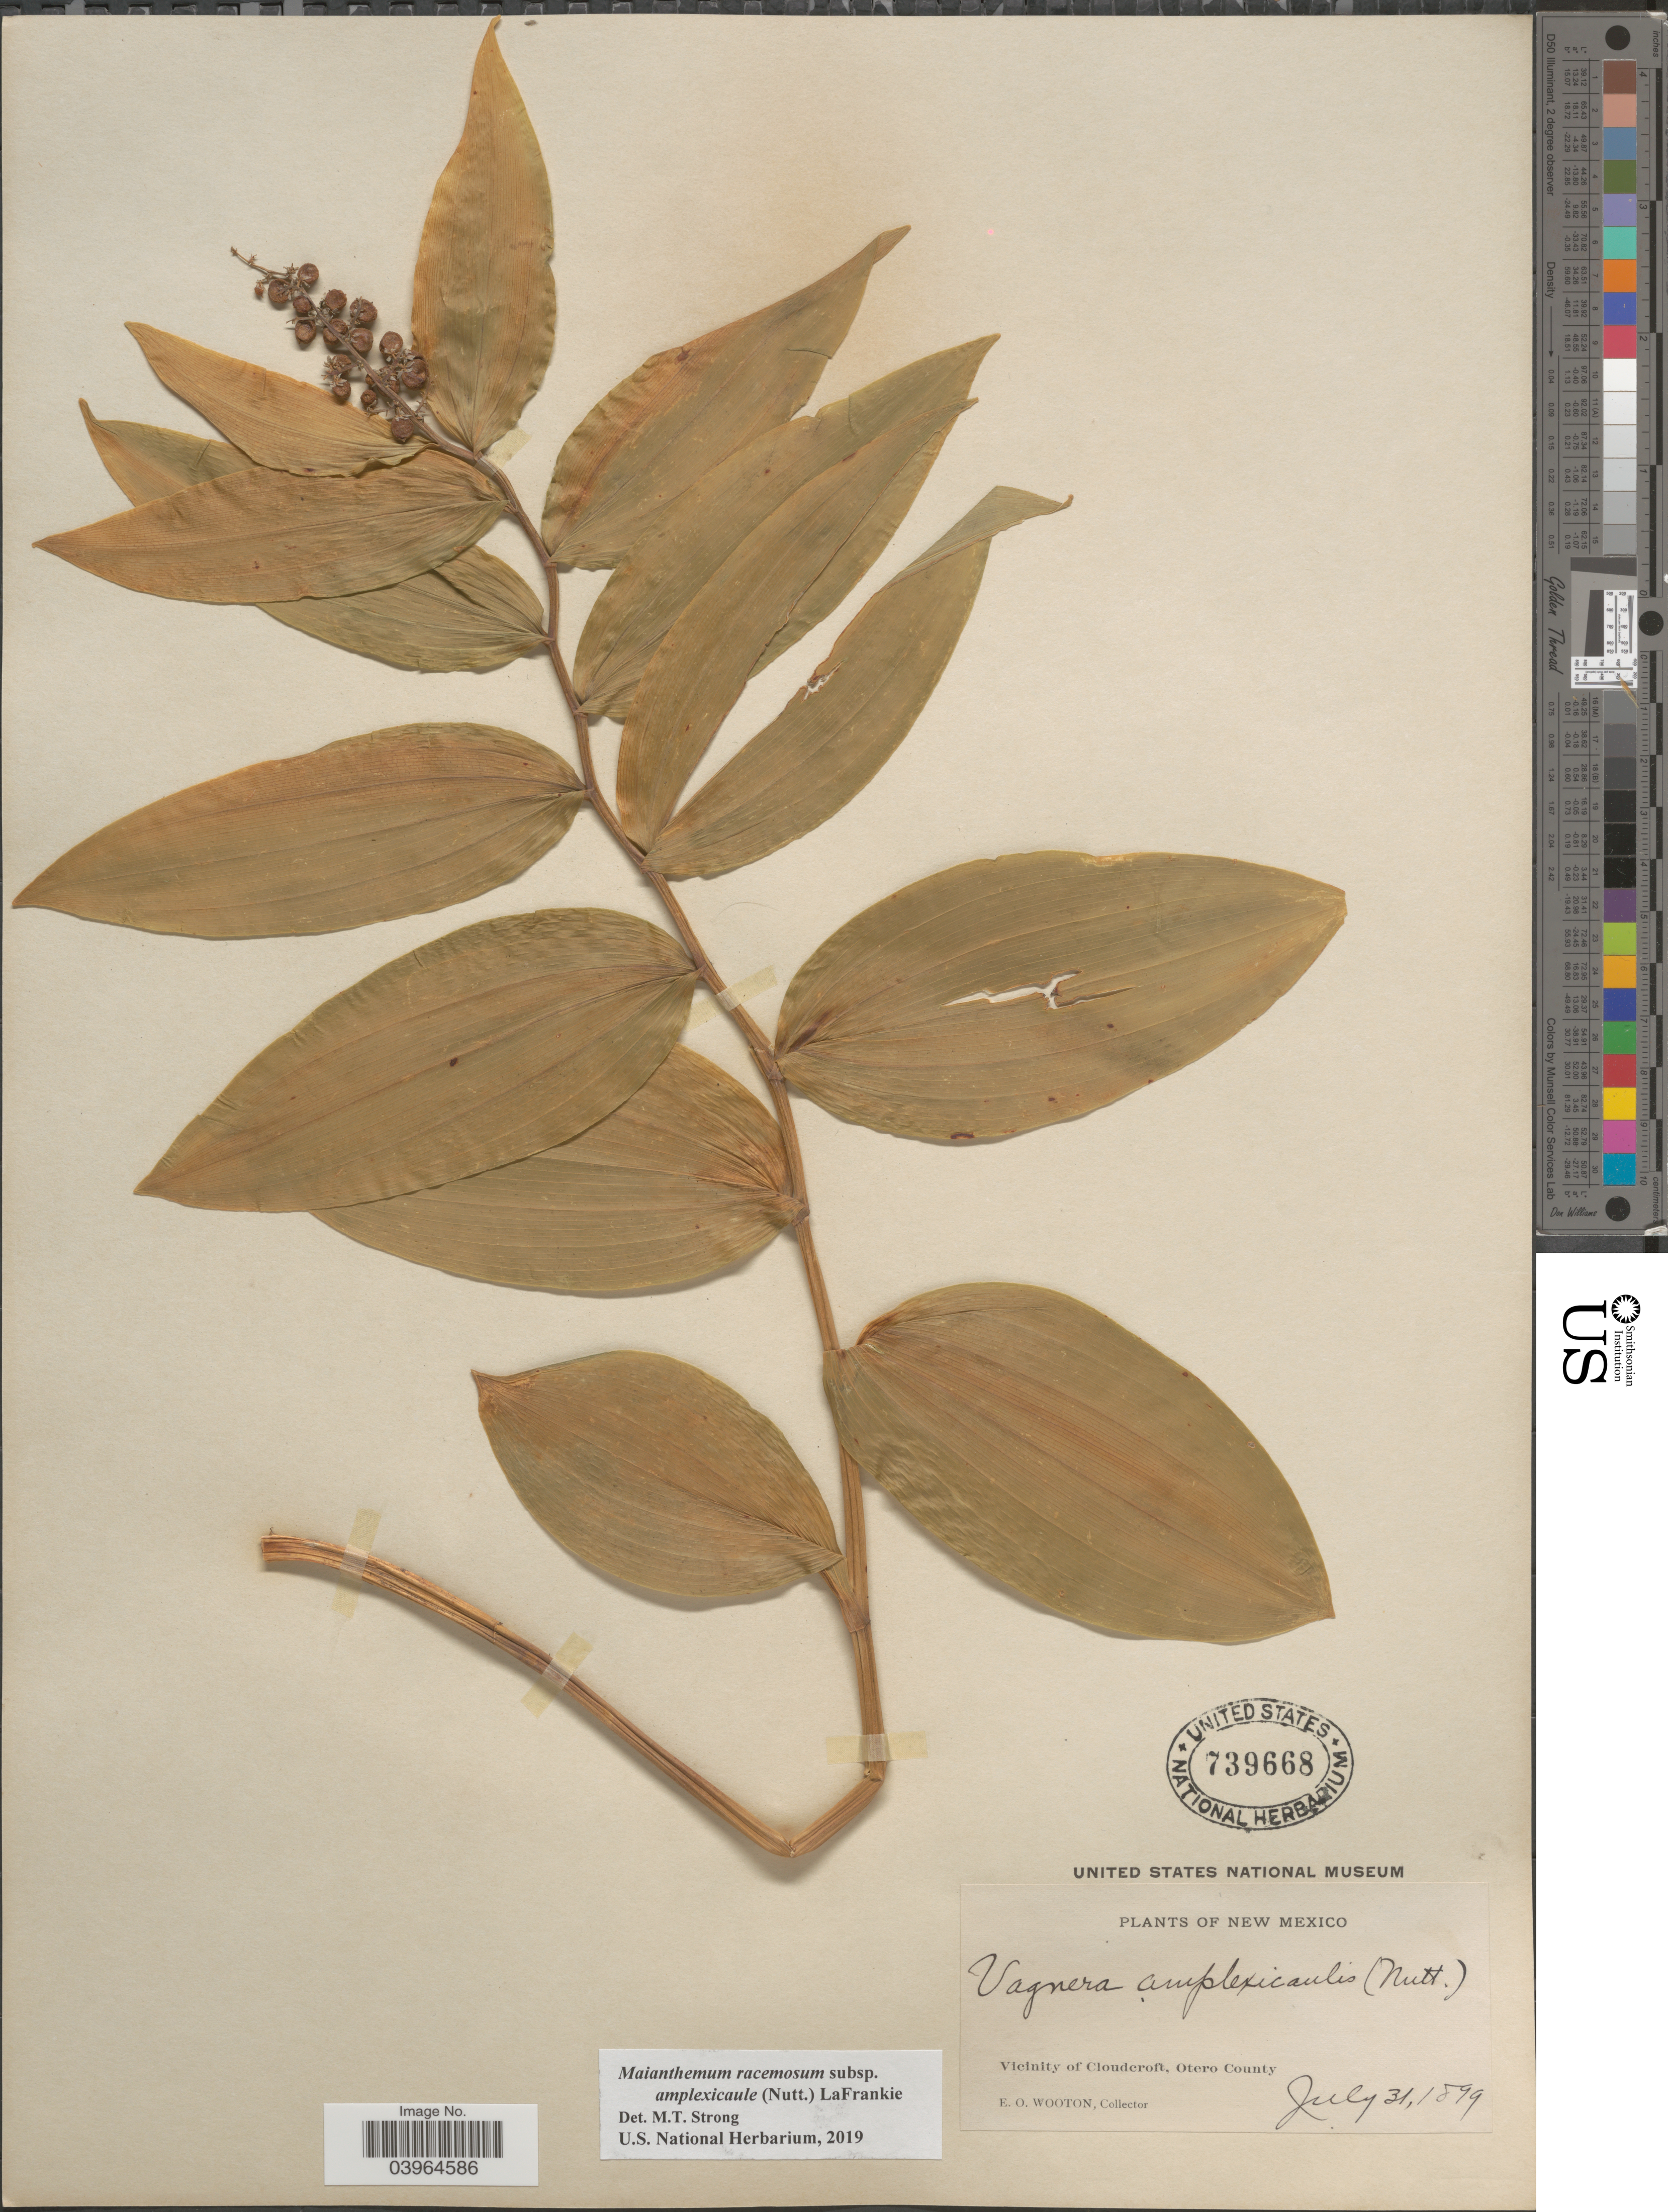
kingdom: Plantae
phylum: Tracheophyta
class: Liliopsida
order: Asparagales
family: Asparagaceae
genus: Maianthemum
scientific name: Maianthemum racemosum subsp. amplexicaule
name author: (Nutt.) LaFrankie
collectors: E. O. Wooton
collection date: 1899-07-31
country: United States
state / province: New Mexico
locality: Vicinity of Cloudcroft, Otero County.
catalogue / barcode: US 739668